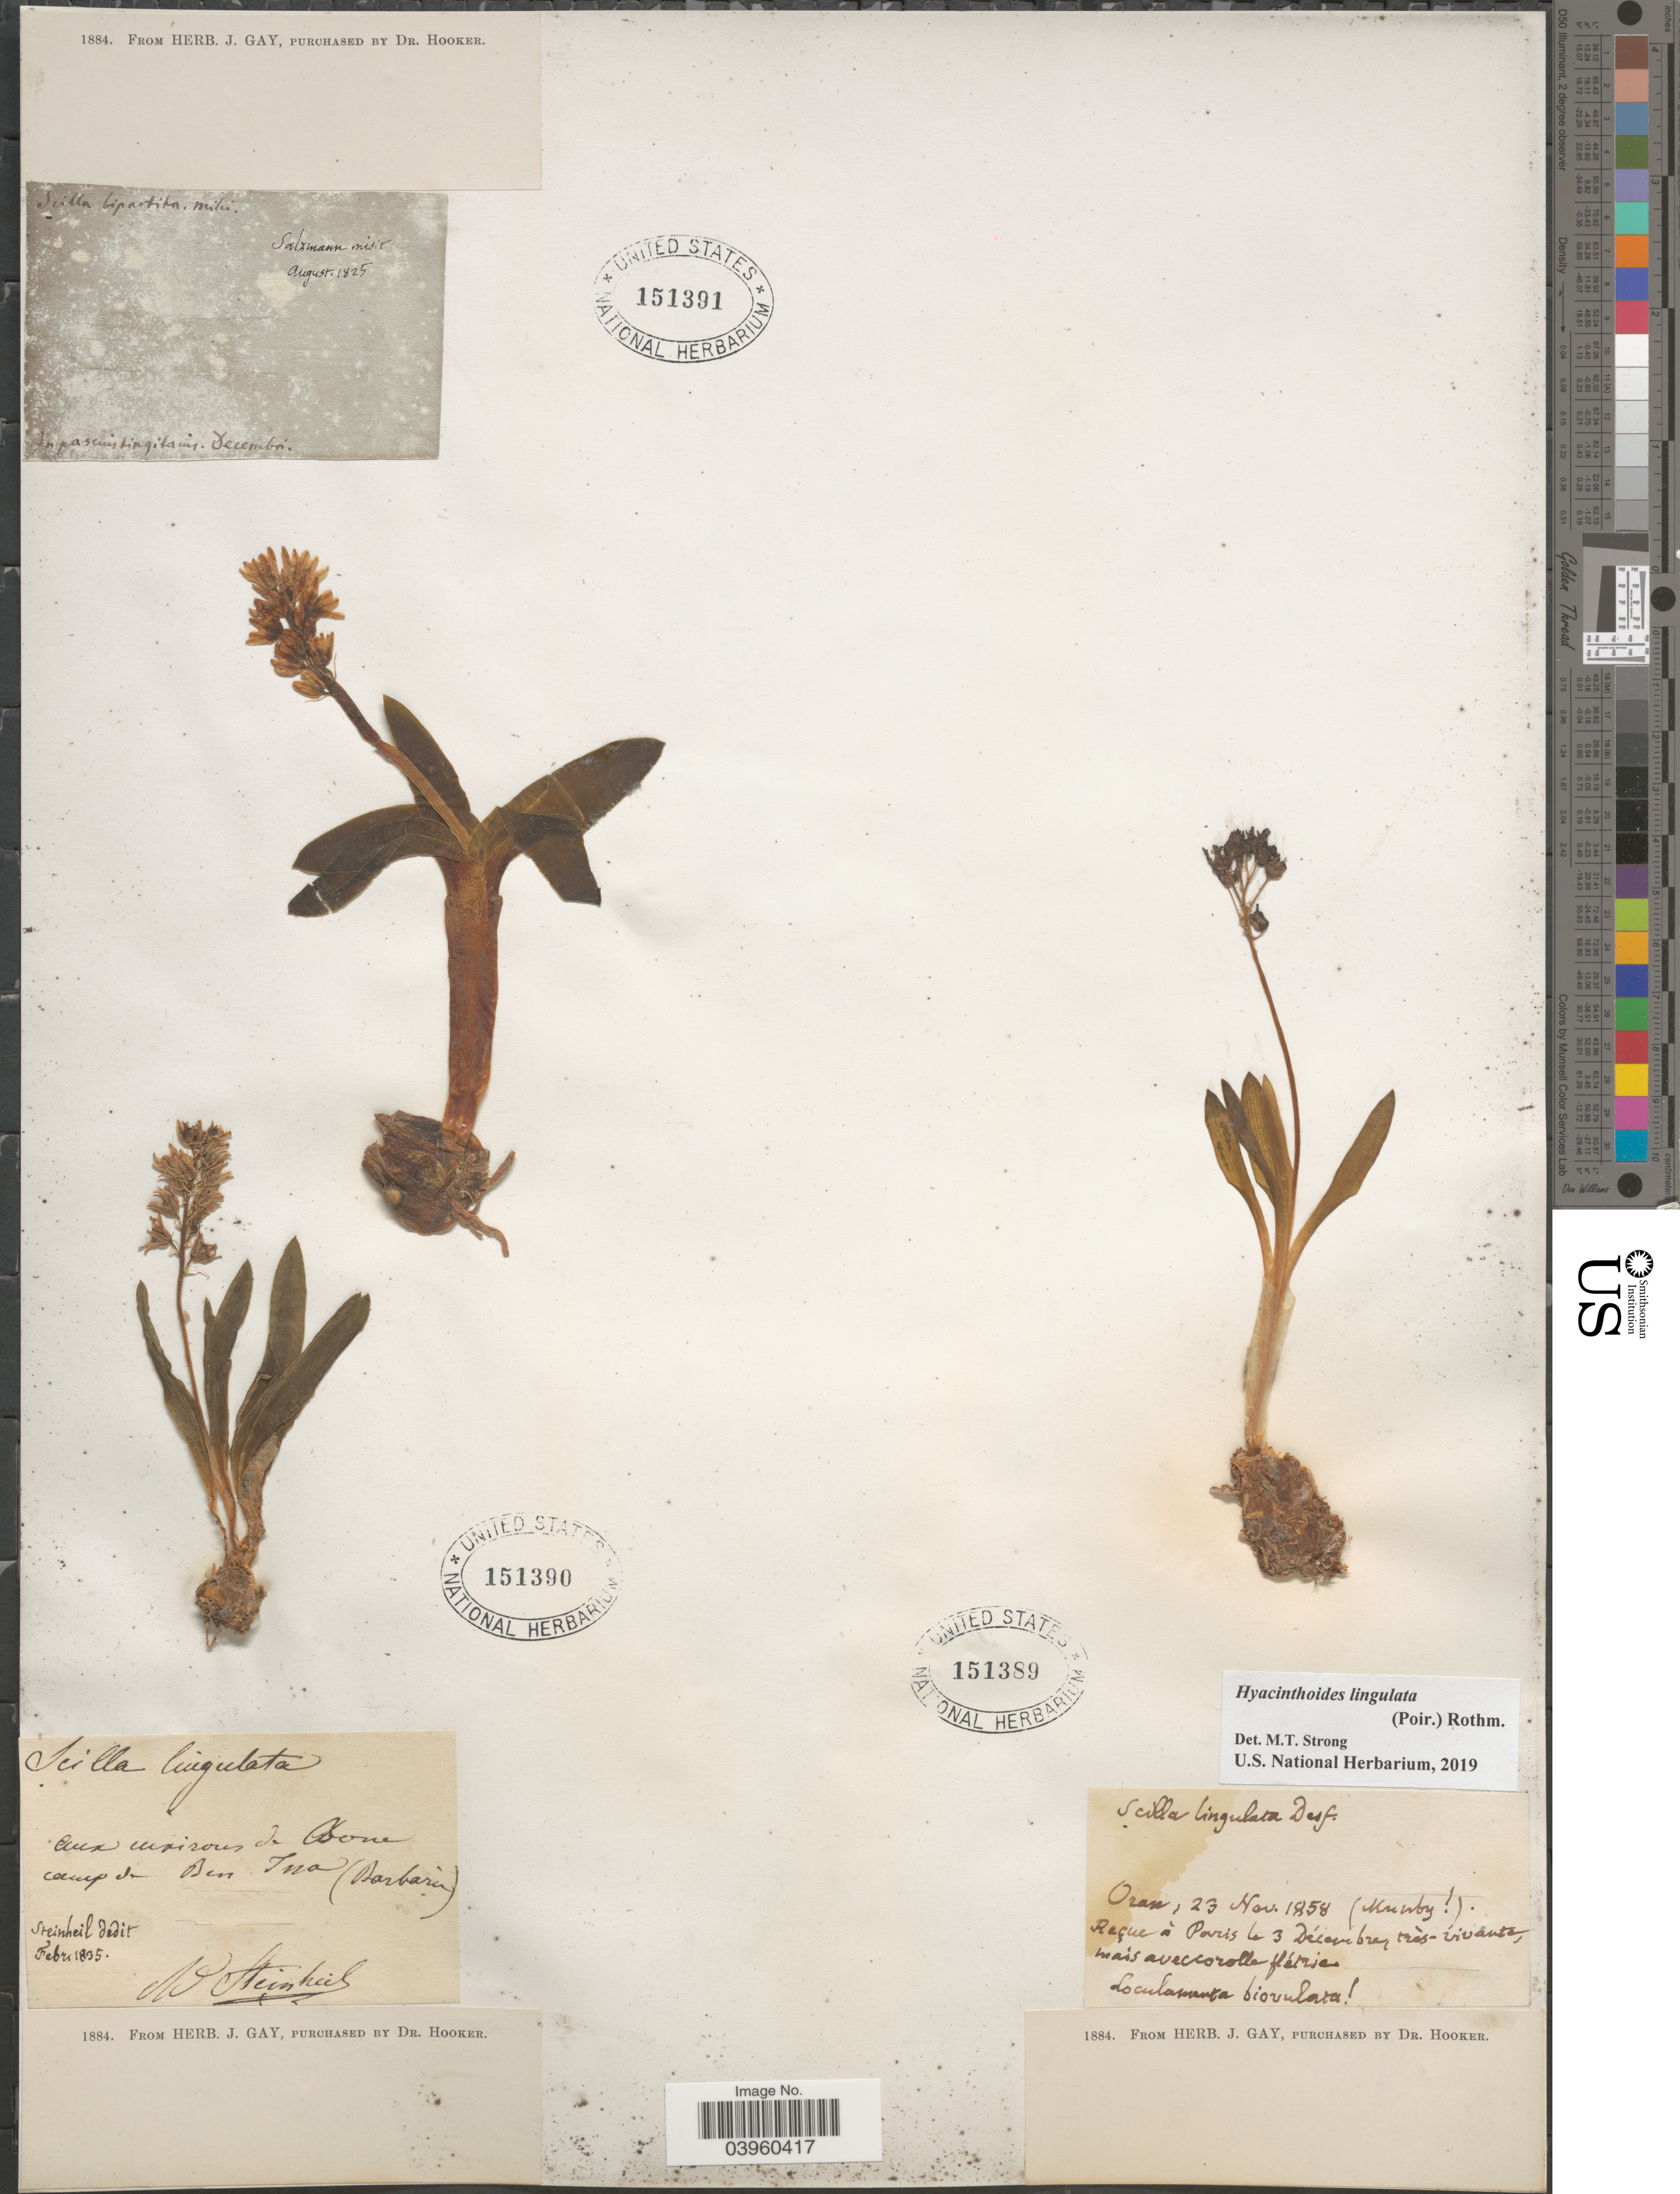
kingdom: Plantae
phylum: Tracheophyta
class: Liliopsida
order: Asparagales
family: Asparagaceae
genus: Hyacinthoides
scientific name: Hyacinthoides lingulata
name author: (Poir.) Rothm.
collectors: A. Steinheil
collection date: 1835-02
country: Libya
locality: Aux environs de Bone camp de Ben Ina (Barbarie).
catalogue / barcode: US 151390-2